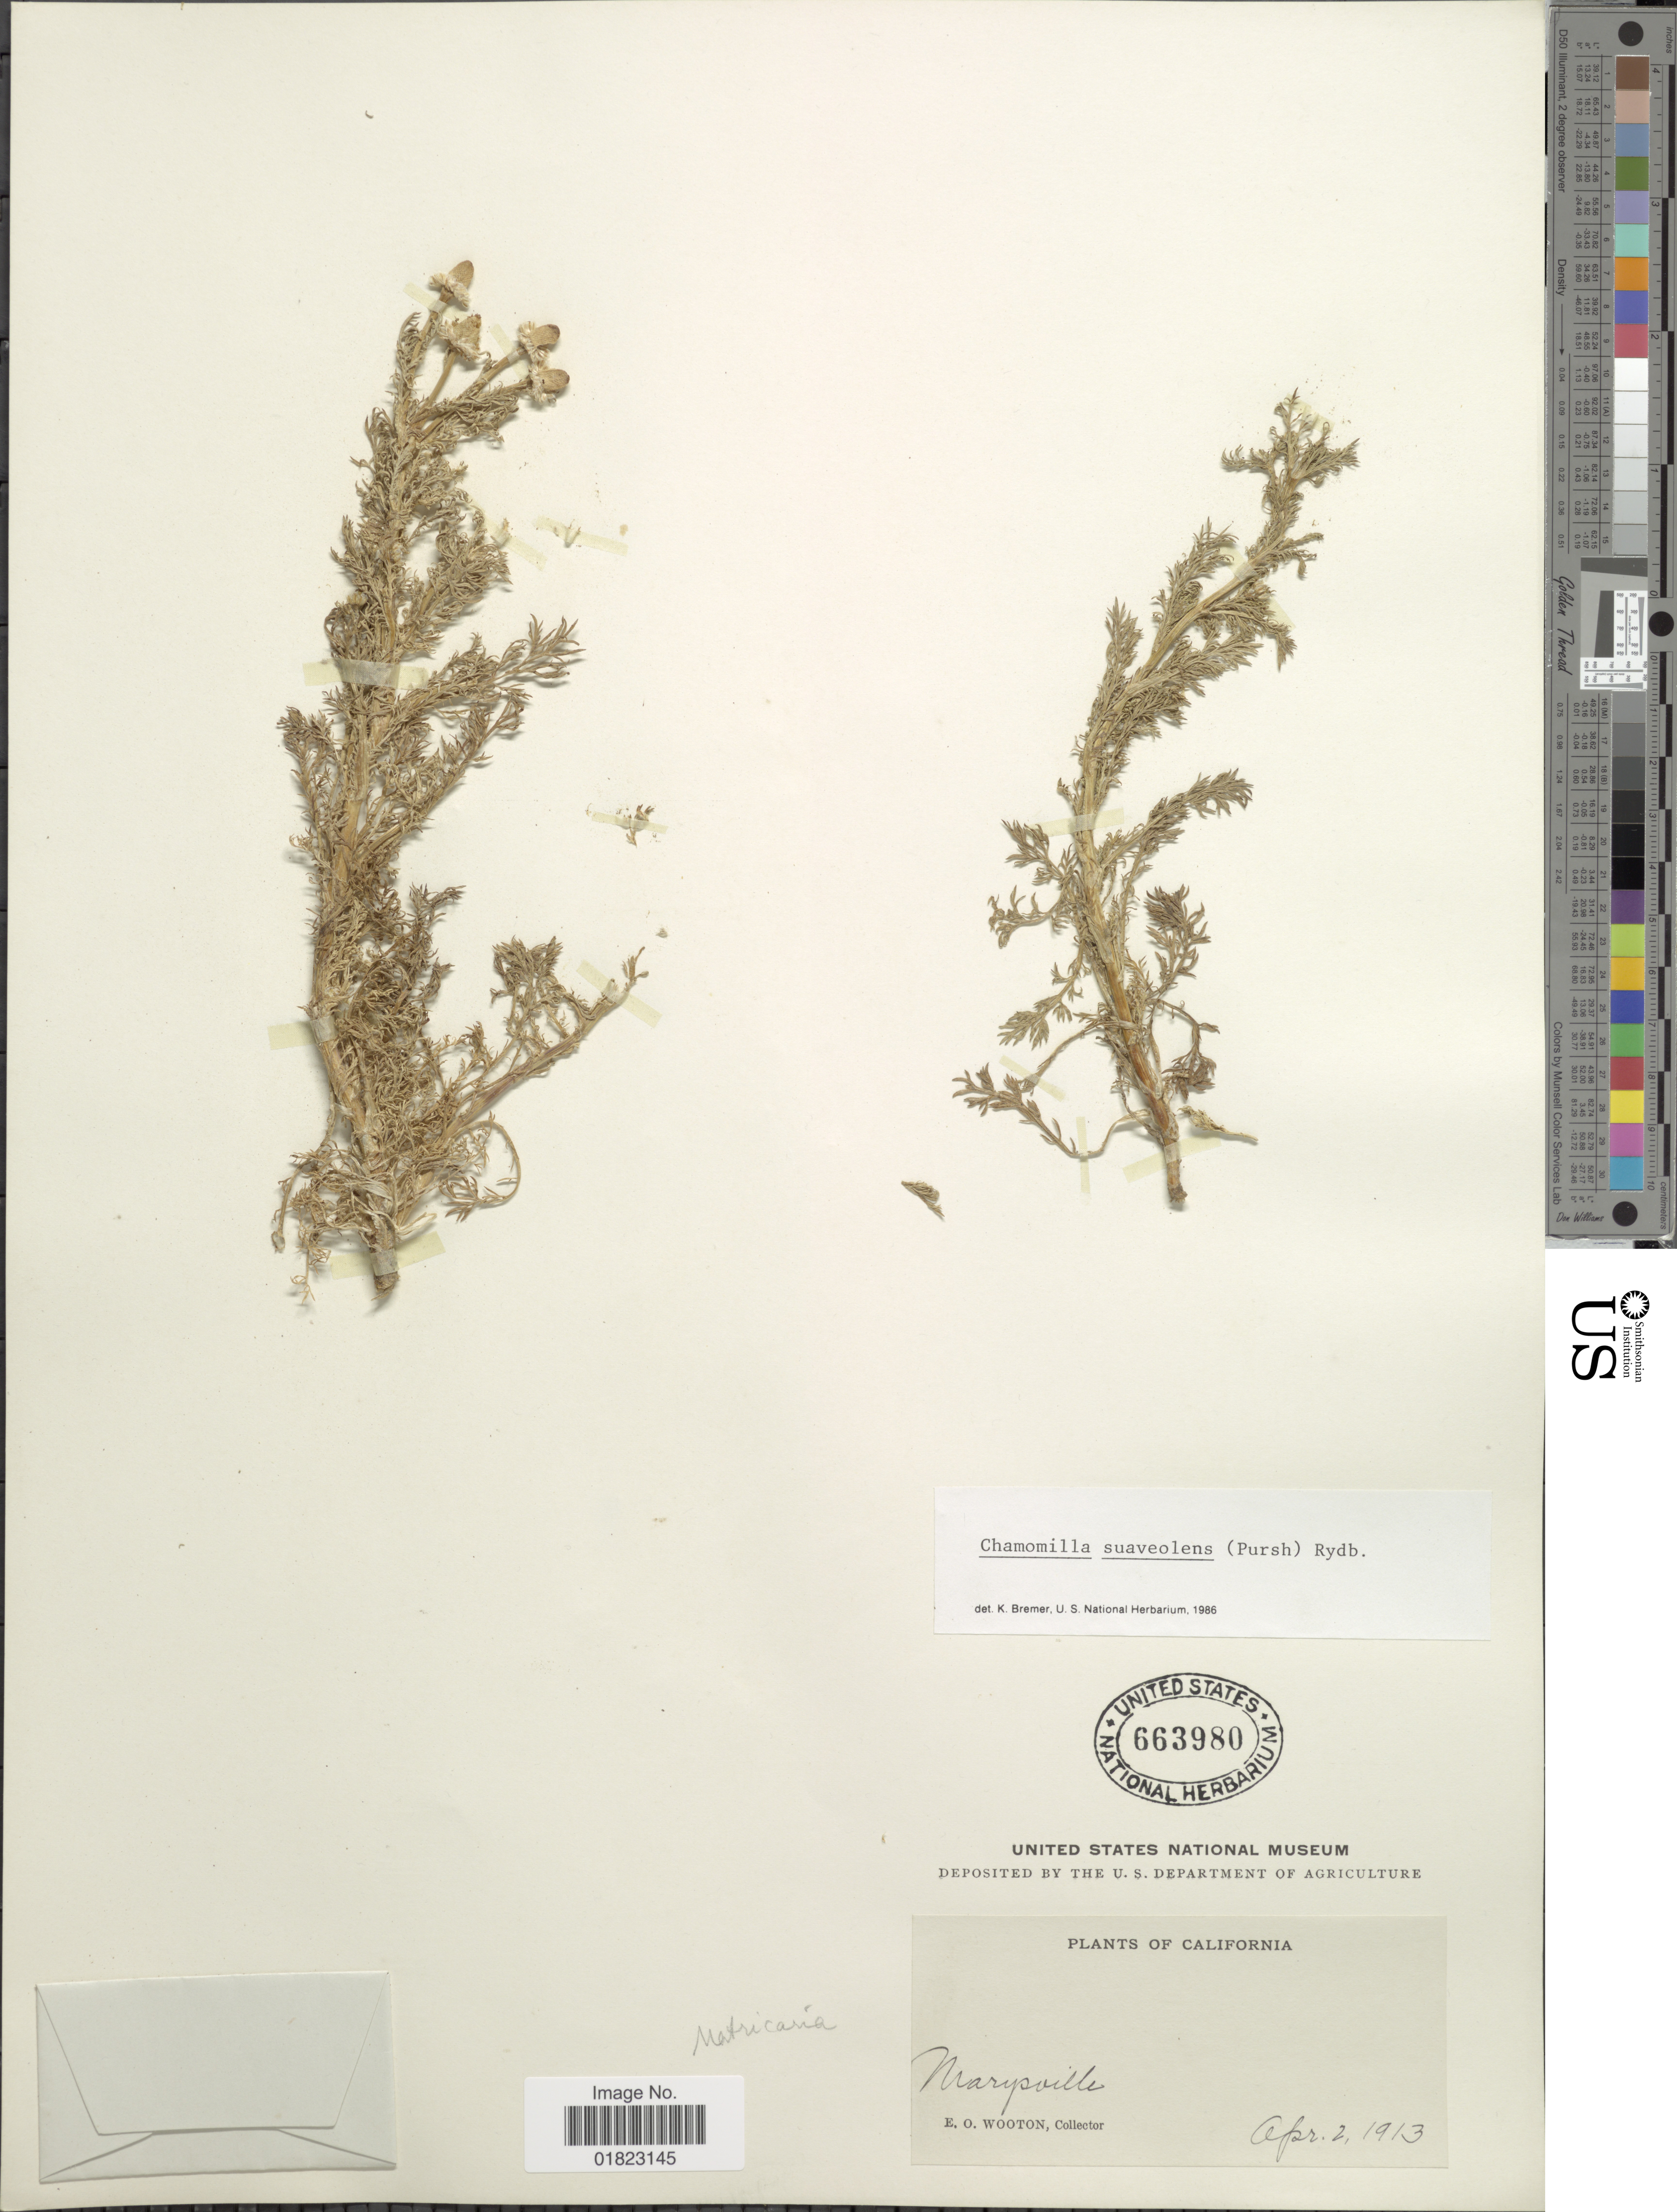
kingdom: Plantae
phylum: Tracheophyta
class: Magnoliopsida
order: Asterales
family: Asteraceae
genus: Matricaria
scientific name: Matricaria matricarioides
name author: (Less.) Porter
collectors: E. O. Wooton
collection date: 1913-04-02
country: United States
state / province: California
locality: Marysville,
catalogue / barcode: US 663980